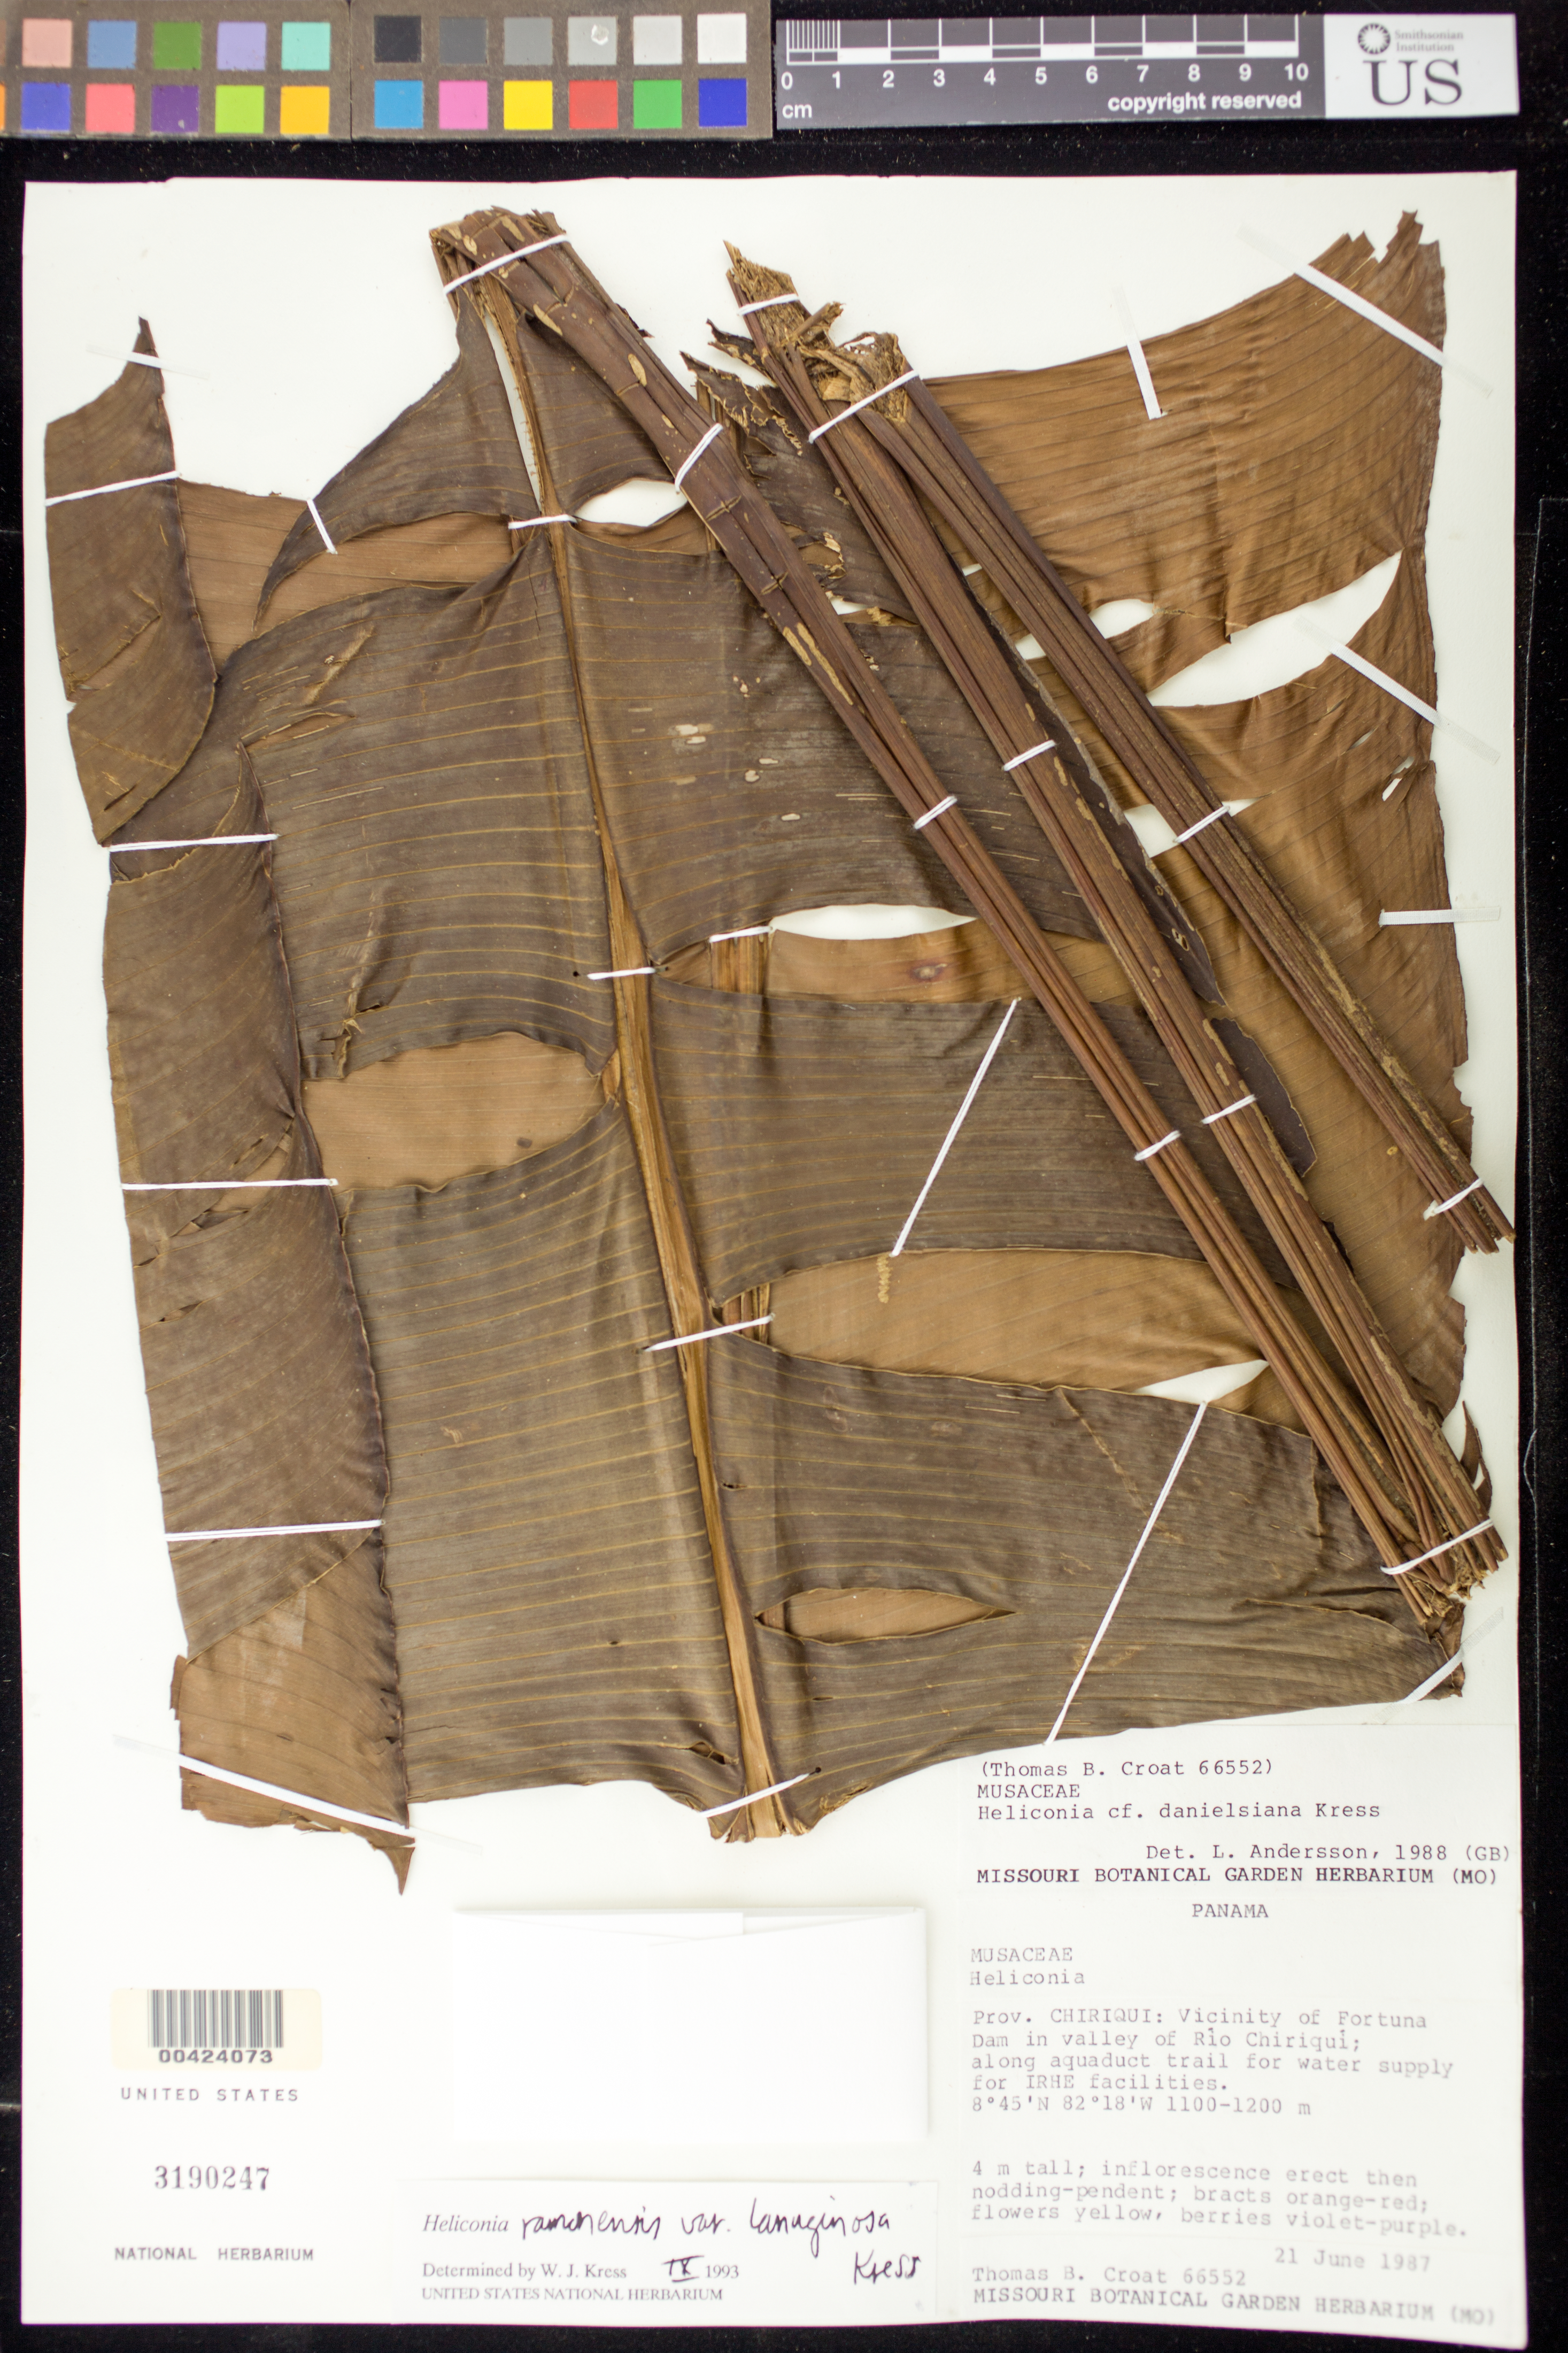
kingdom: Plantae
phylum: Tracheophyta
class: Liliopsida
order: Zingiberales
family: Heliconiaceae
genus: Heliconia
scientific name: Heliconia ramonensis var. lanuginosa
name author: W.J. Kress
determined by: Kress, W. J., (US), Smithsonian Institution - National Museum of Natural History (UNITED STATES)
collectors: T. B. Croat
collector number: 66552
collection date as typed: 21 Jun 1987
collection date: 1987-06-21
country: Panama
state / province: Chiriquí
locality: Fortuna, vicinity of ; Valley of Rio Chiriquí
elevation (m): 1100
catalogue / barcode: US 3190247